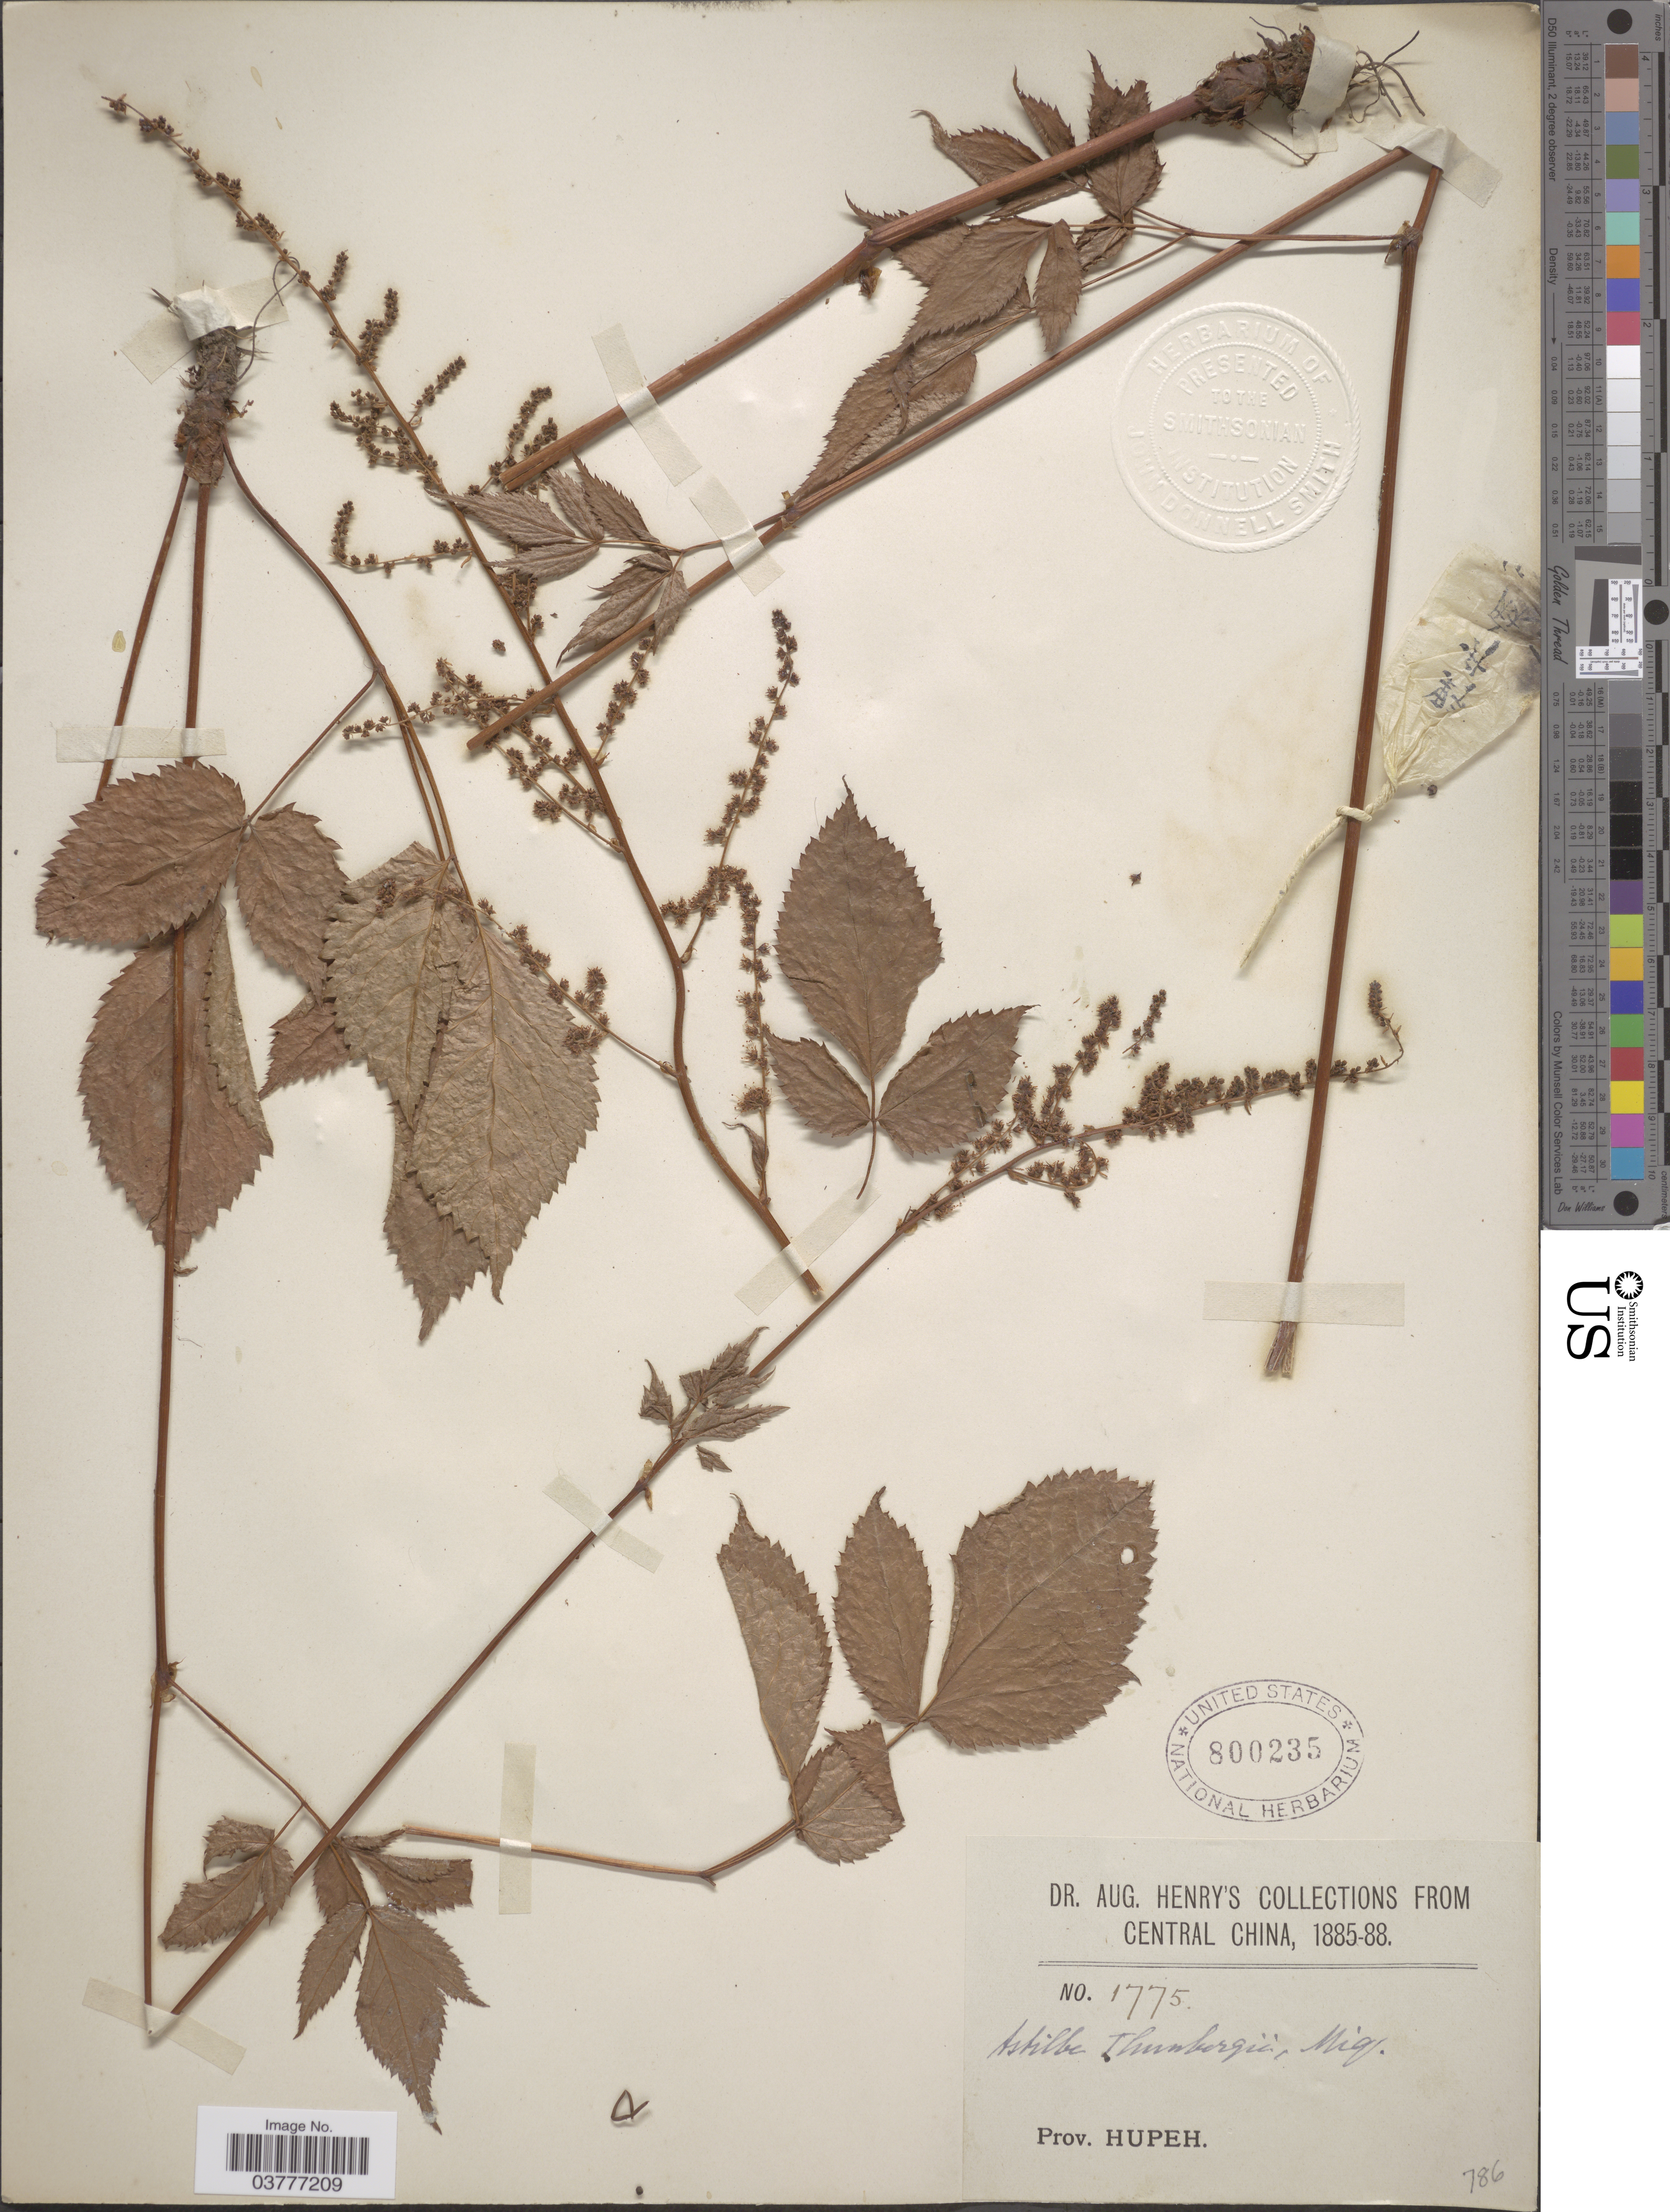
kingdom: Plantae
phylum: Tracheophyta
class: Magnoliopsida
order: Saxifragales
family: Saxifragaceae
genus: Astilbe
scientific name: Astilbe thunbergii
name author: (Siebold & Zucc.) Miq.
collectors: A. Henry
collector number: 1775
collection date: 1885/1888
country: China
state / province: Hubei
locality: Central China. Prov. Hupeh.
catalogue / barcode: US 800235